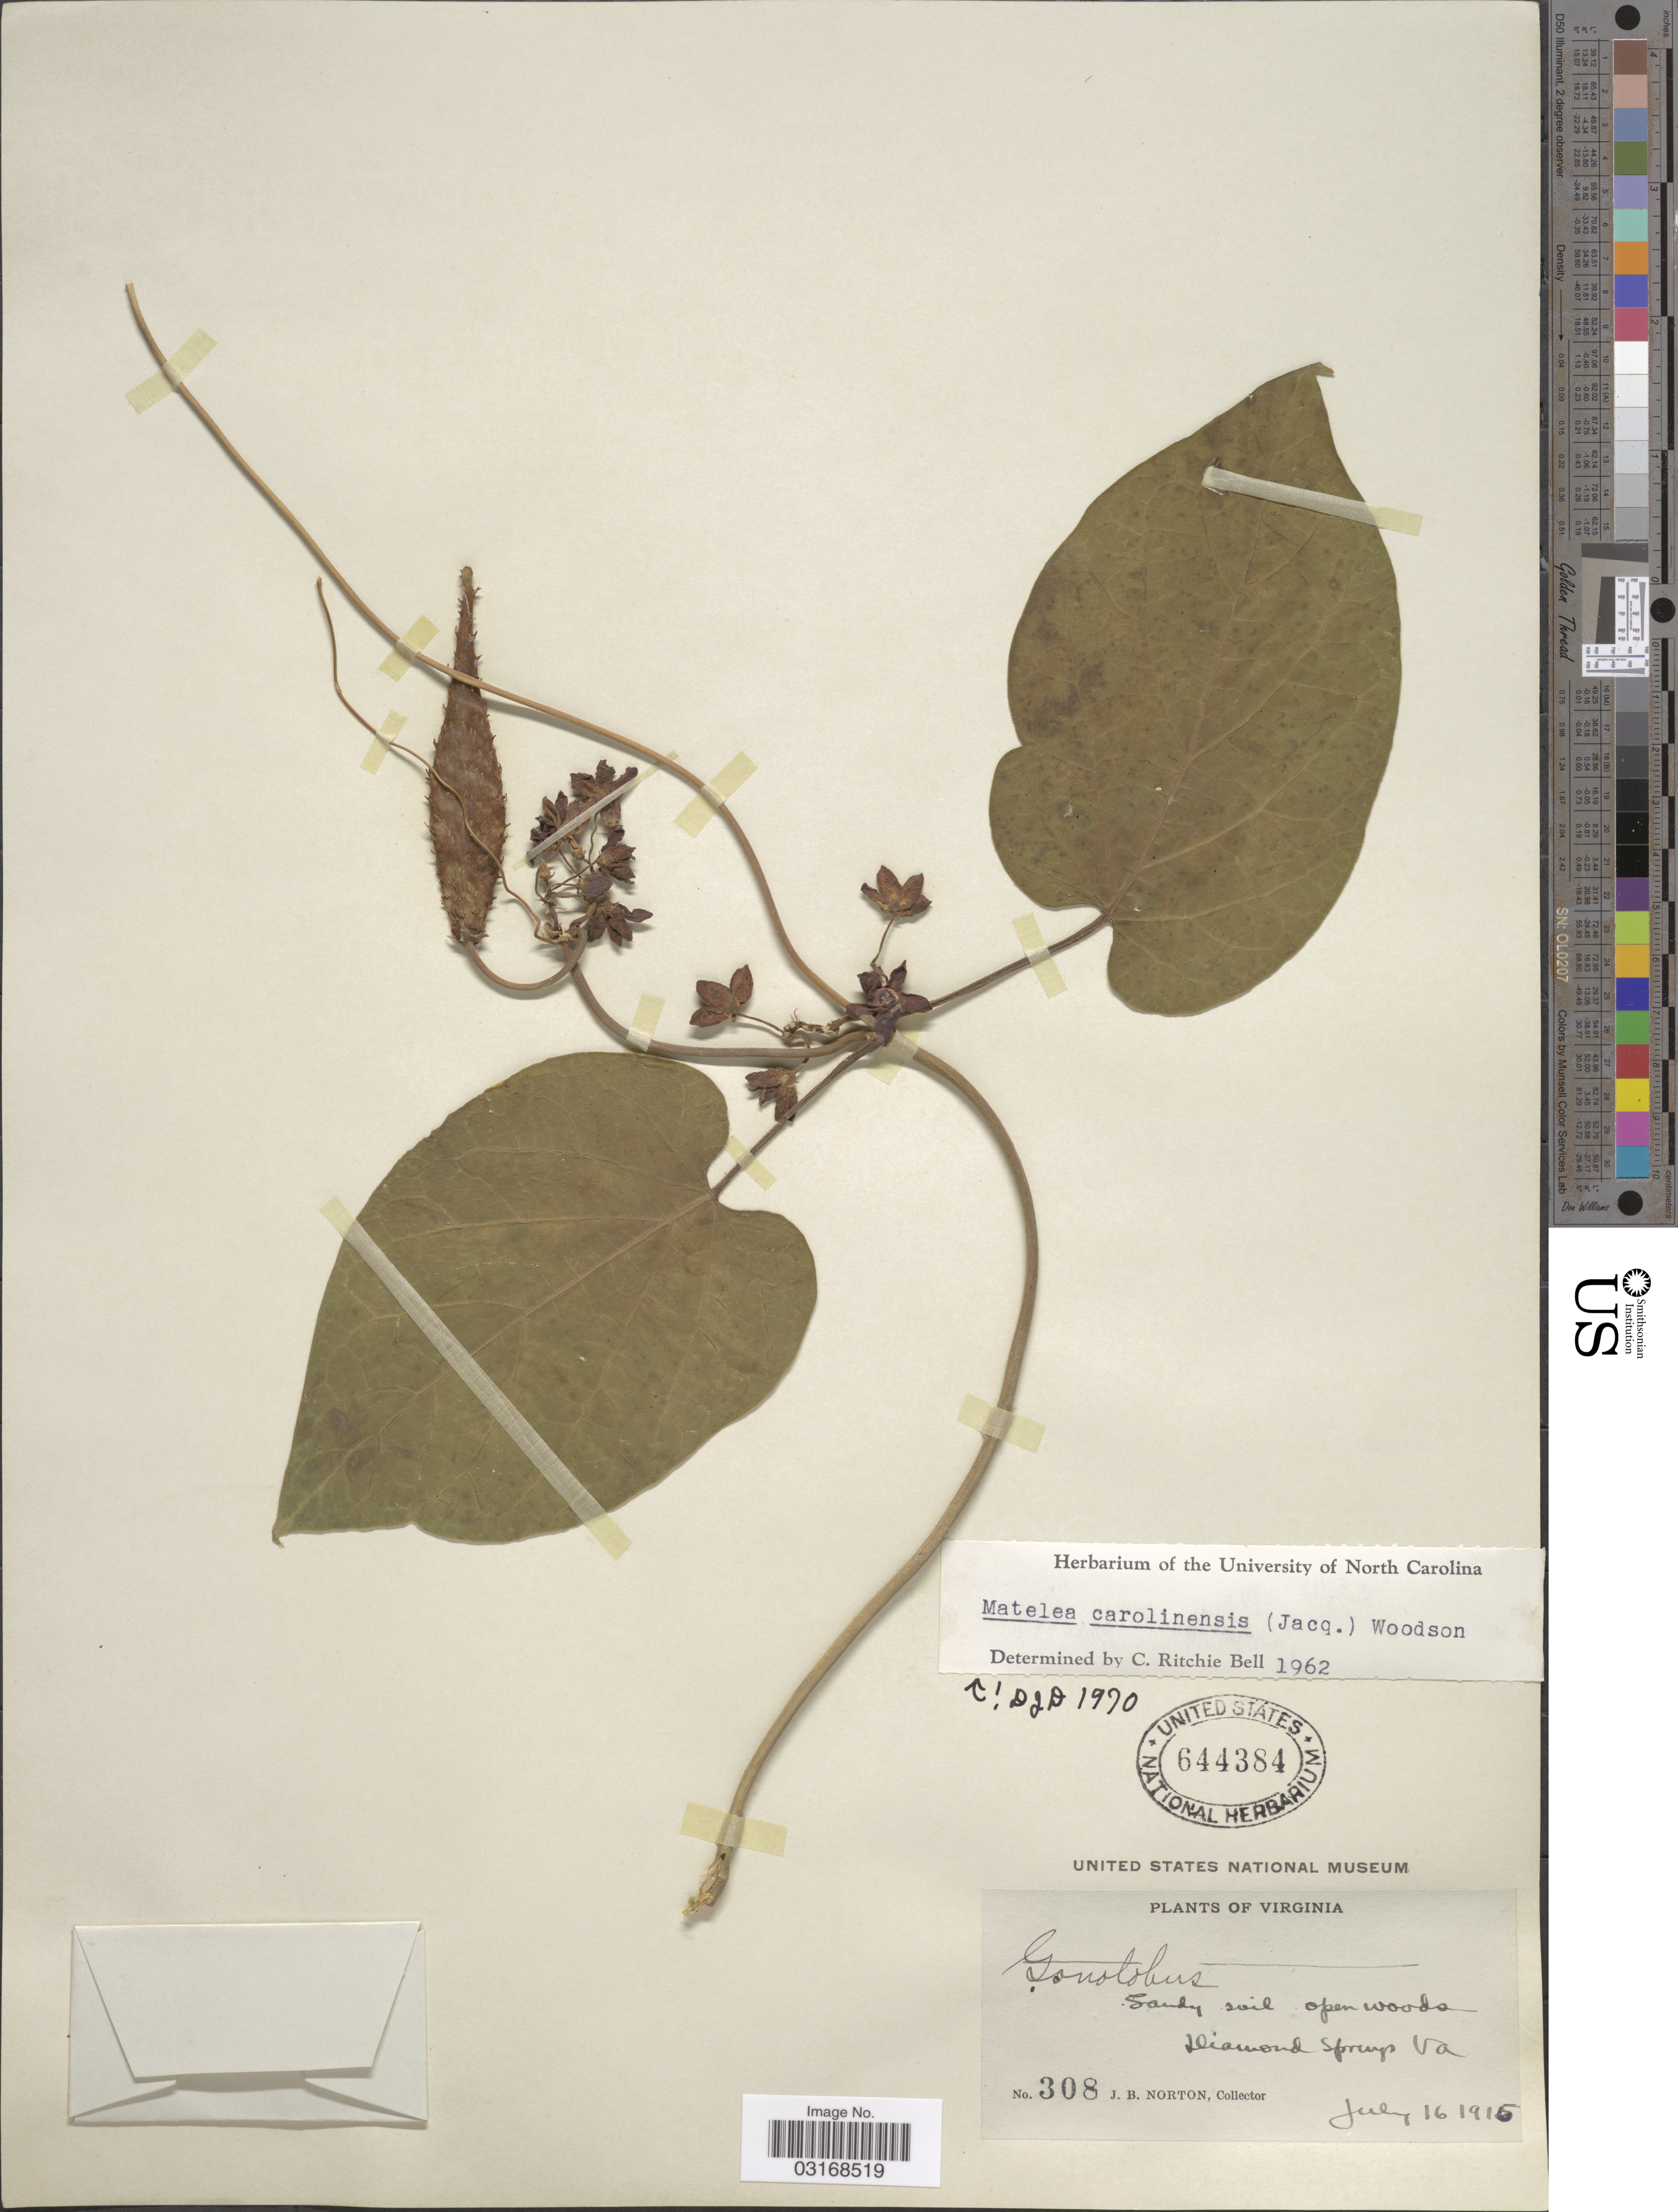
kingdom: Plantae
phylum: Tracheophyta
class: Magnoliopsida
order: Gentianales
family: Apocynaceae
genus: Matelea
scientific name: Matelea carolinensis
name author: (Jacq.) Woodson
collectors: J. B. Norton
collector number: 308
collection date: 1915-07-16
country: United States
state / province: Virginia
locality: Diamond Springs Va.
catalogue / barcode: US 644384